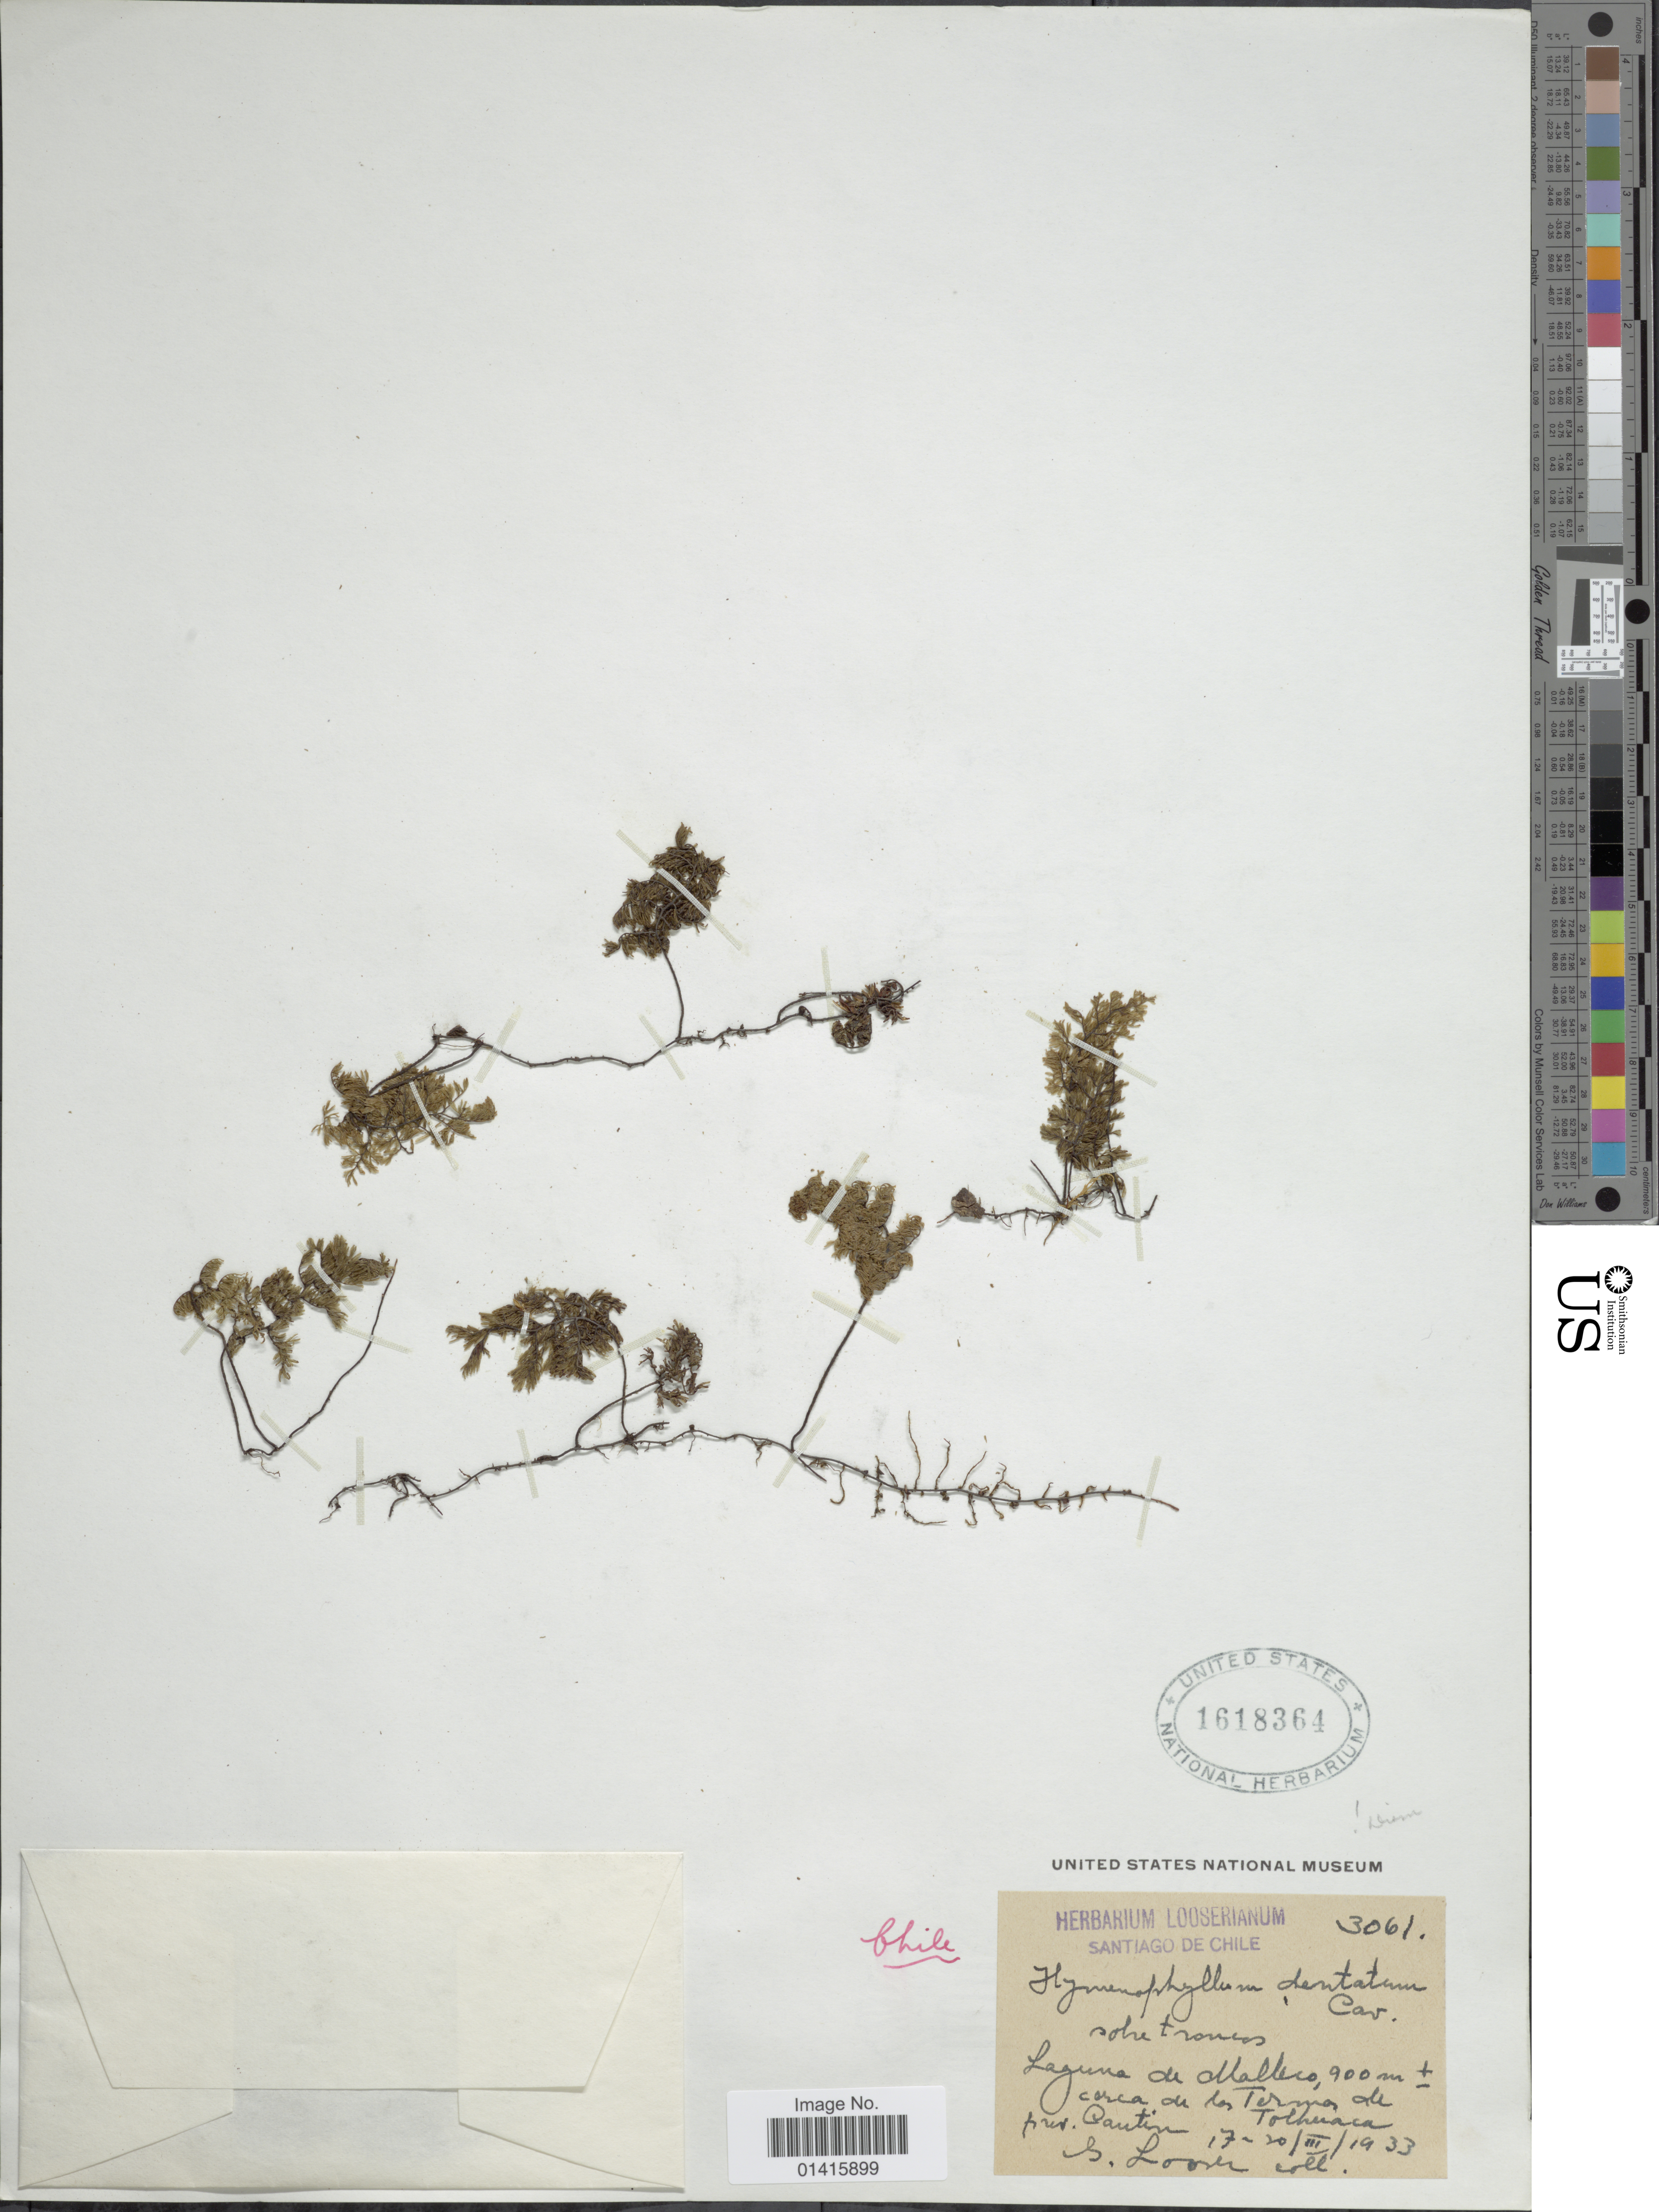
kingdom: Plantae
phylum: Tracheophyta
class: Polypodiopsida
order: Hymenophyllales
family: Hymenophyllaceae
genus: Hymenophyllum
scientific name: Hymenophyllum dentatum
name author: Cav.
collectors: G. Looser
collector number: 3061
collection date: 1933-03-17/1933-03-20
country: Chile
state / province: Región Metropolitana (RM)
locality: Santiago de Chile, Laguna de Malleco, cerca de los Termos de prov. Cautin.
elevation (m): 900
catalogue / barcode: US 1618364